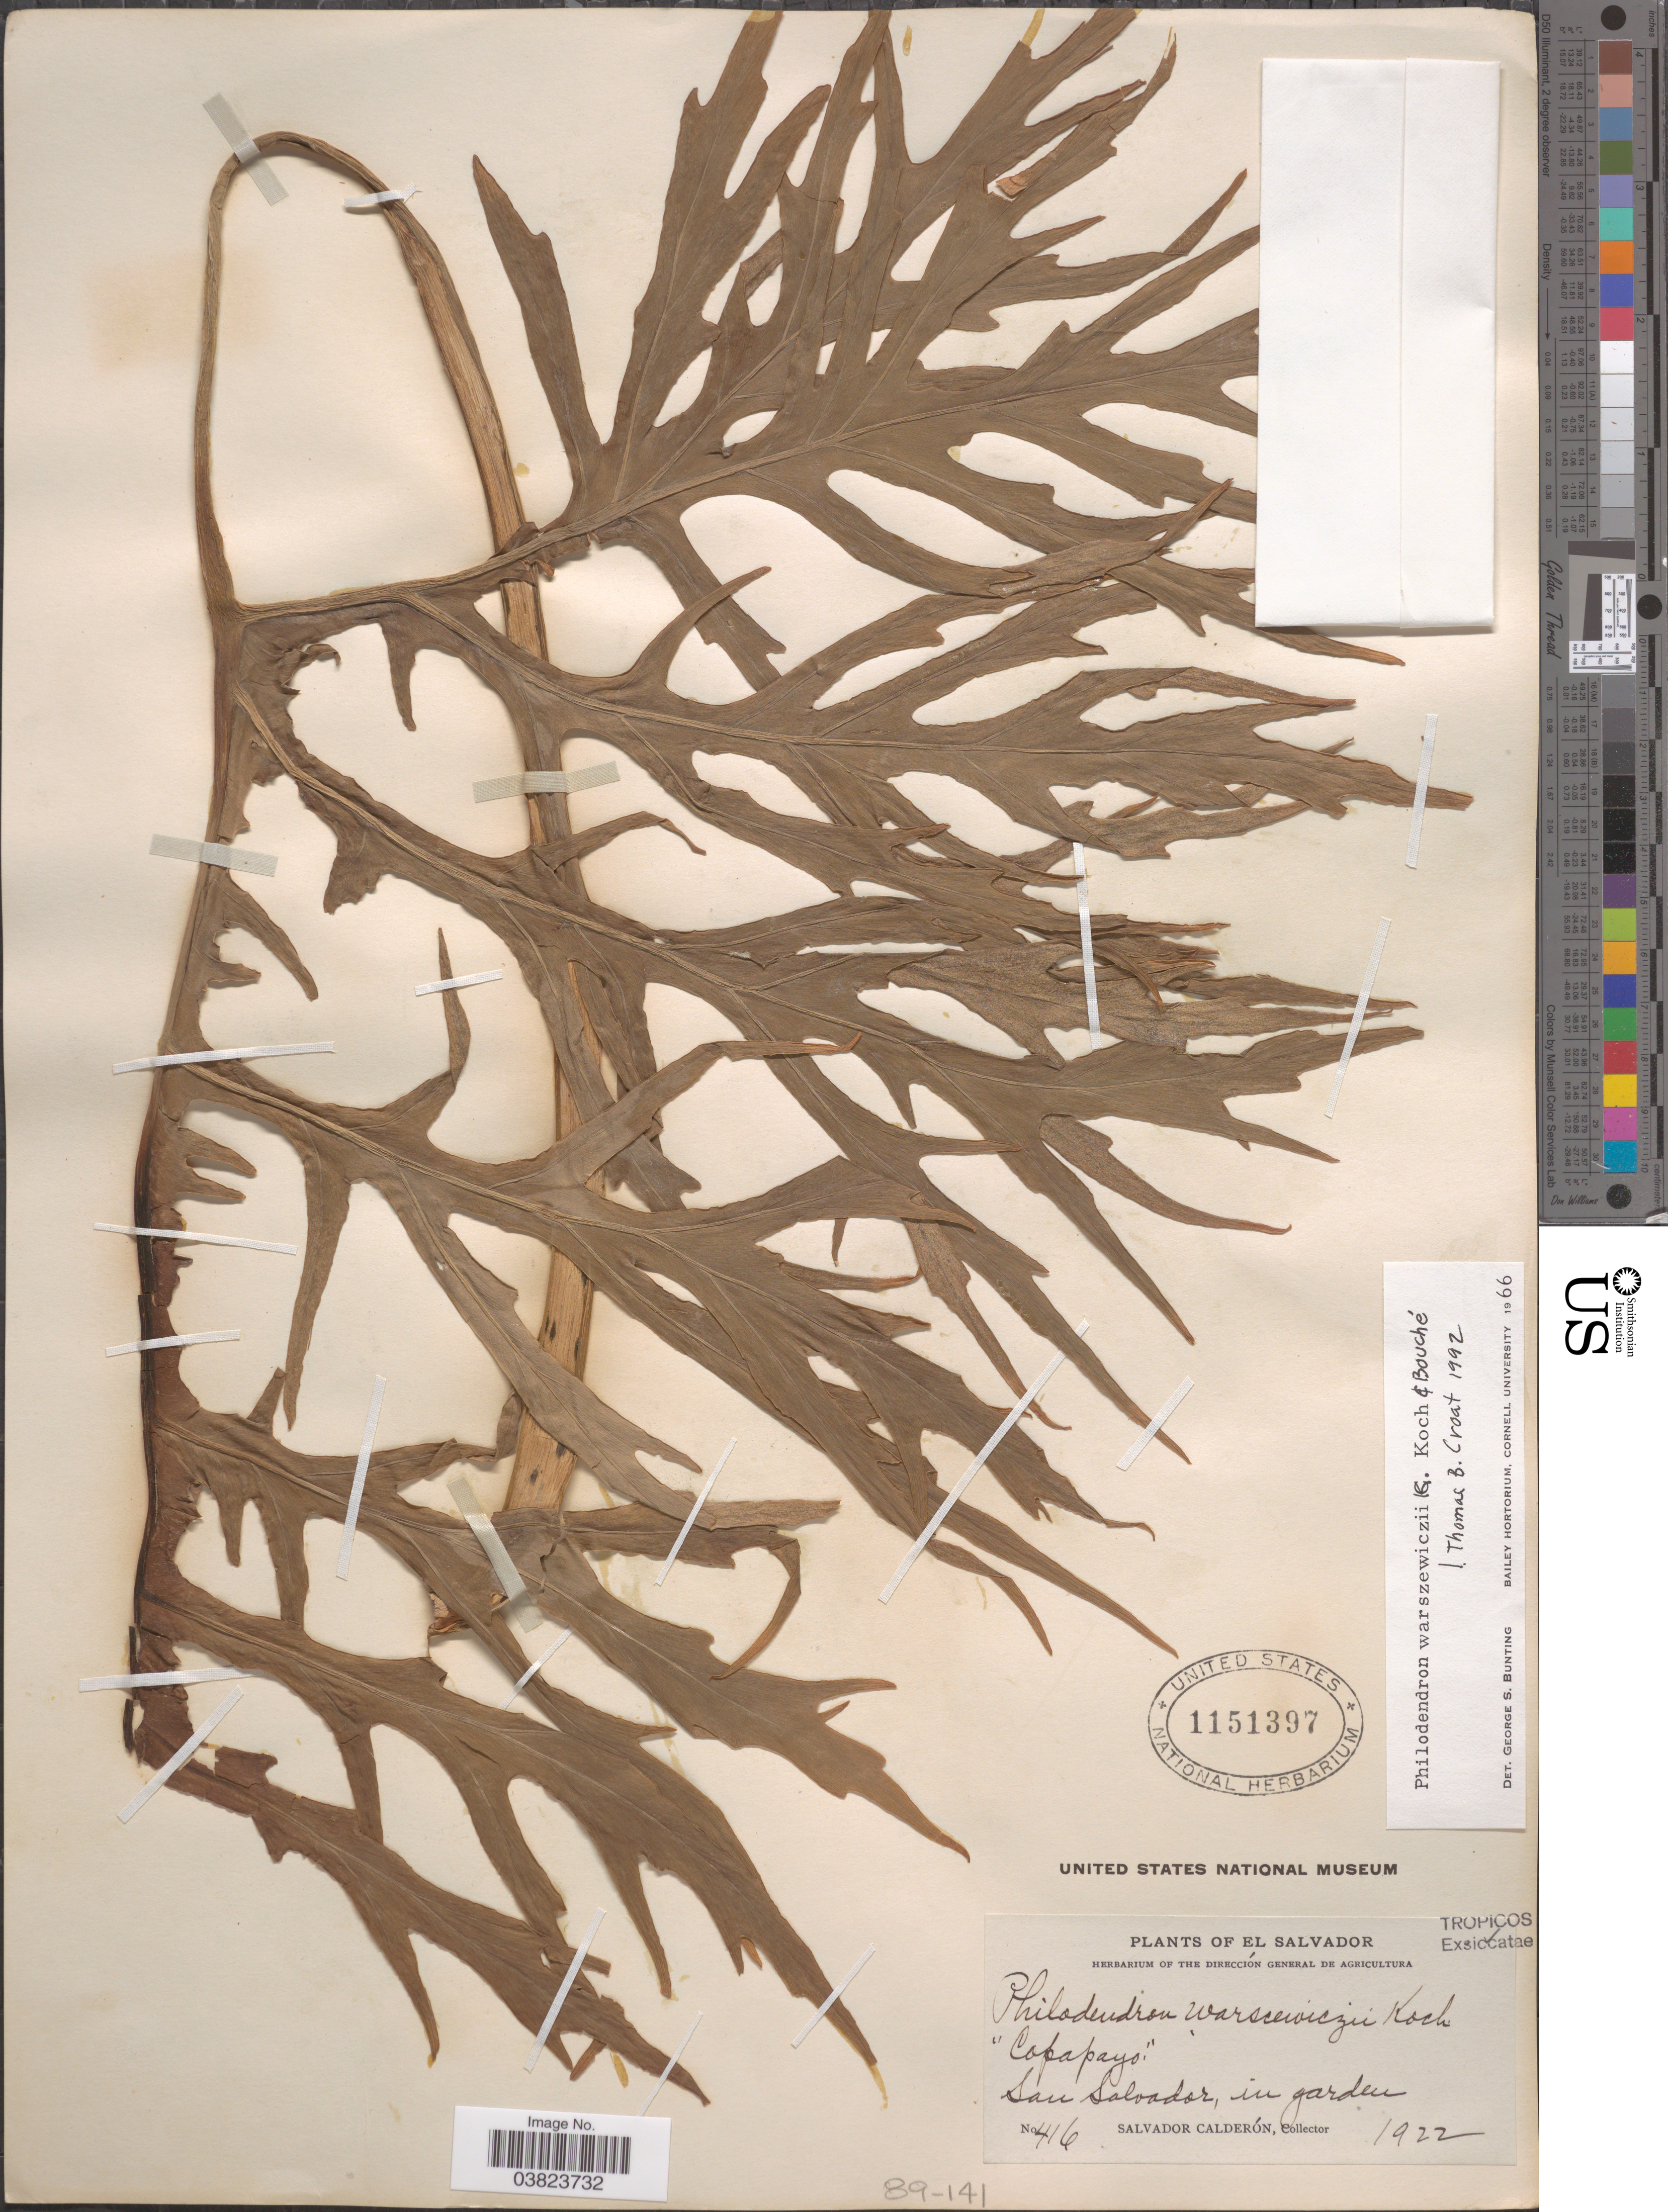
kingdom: Plantae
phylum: Tracheophyta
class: Liliopsida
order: Alismatales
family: Araceae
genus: Philodendron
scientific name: Philodendron warszewiczii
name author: K. Koch & C.D. Bouché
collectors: S. Calderón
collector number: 416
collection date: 1922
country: El Salvador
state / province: San Salvador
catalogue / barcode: US 1151397